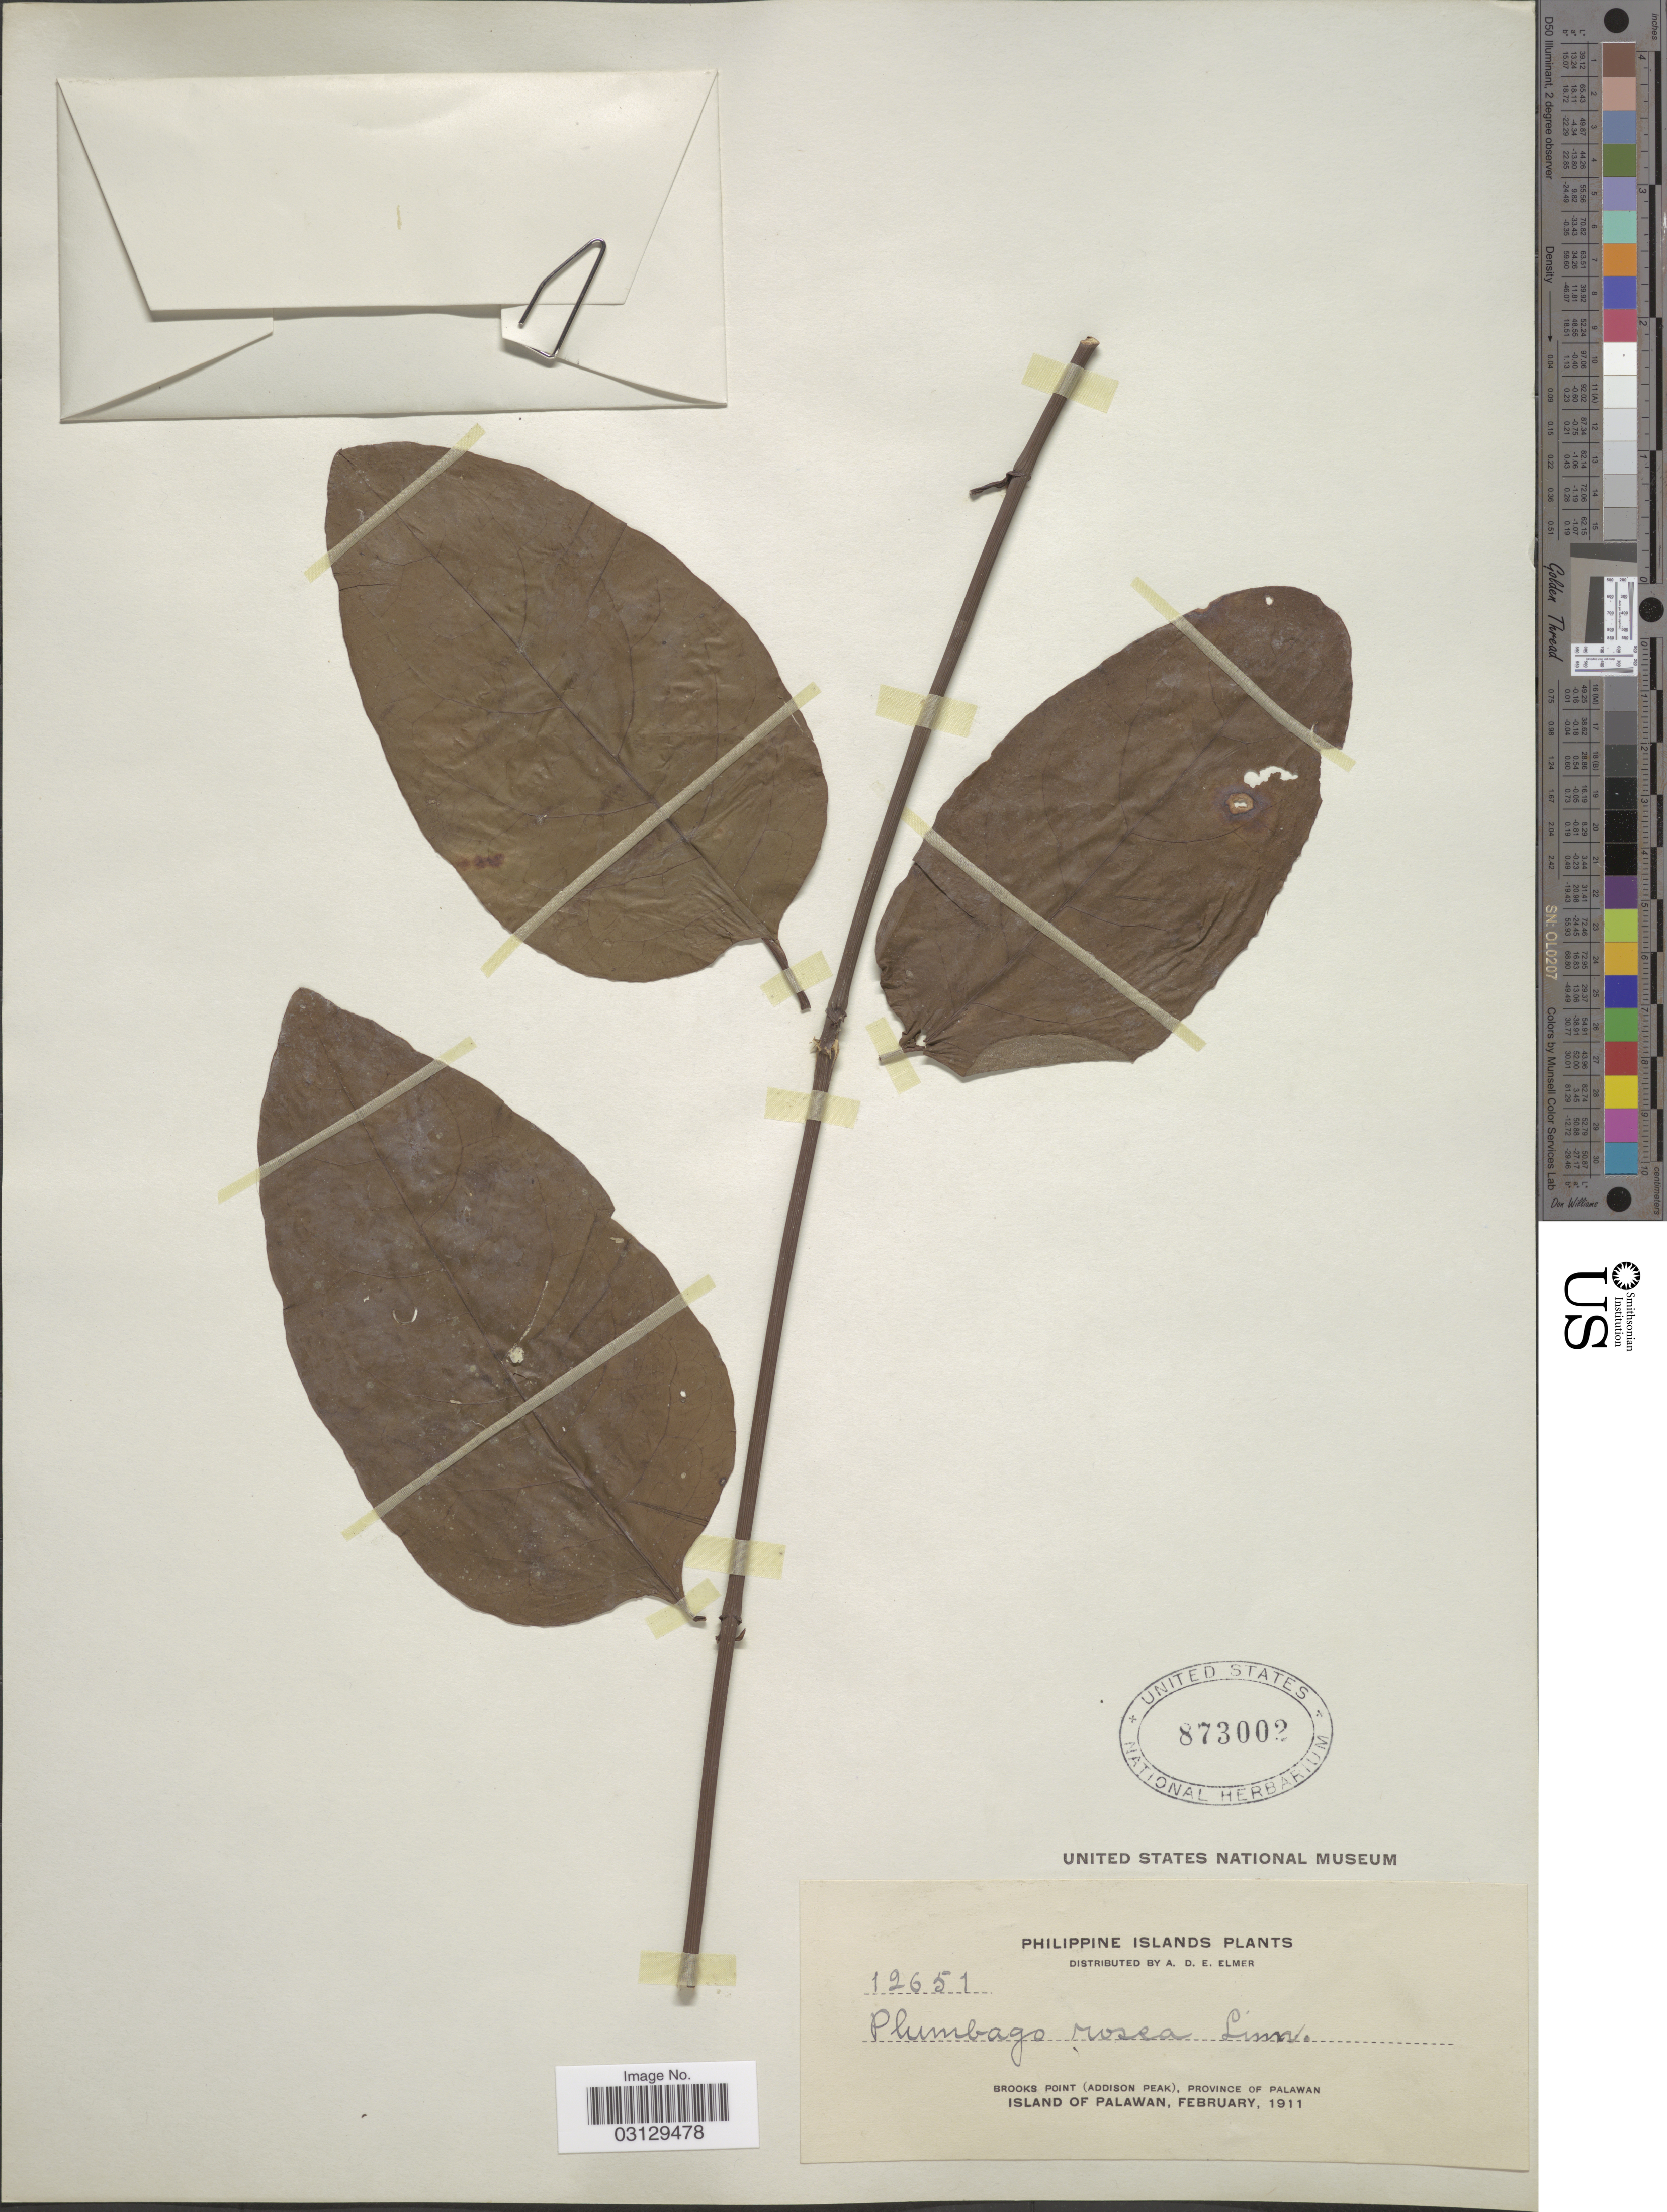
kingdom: Plantae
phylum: Tracheophyta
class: Magnoliopsida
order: Caryophyllales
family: Plumbaginaceae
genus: Plumbago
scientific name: Plumbago rosea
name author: L.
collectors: A. D. E. Elmer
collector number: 12651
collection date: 1911-02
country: Philippines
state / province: Mimaropa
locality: Brooks Point (Addison Peak), Province of Palawan. Island of Palawan.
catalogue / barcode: US 873002